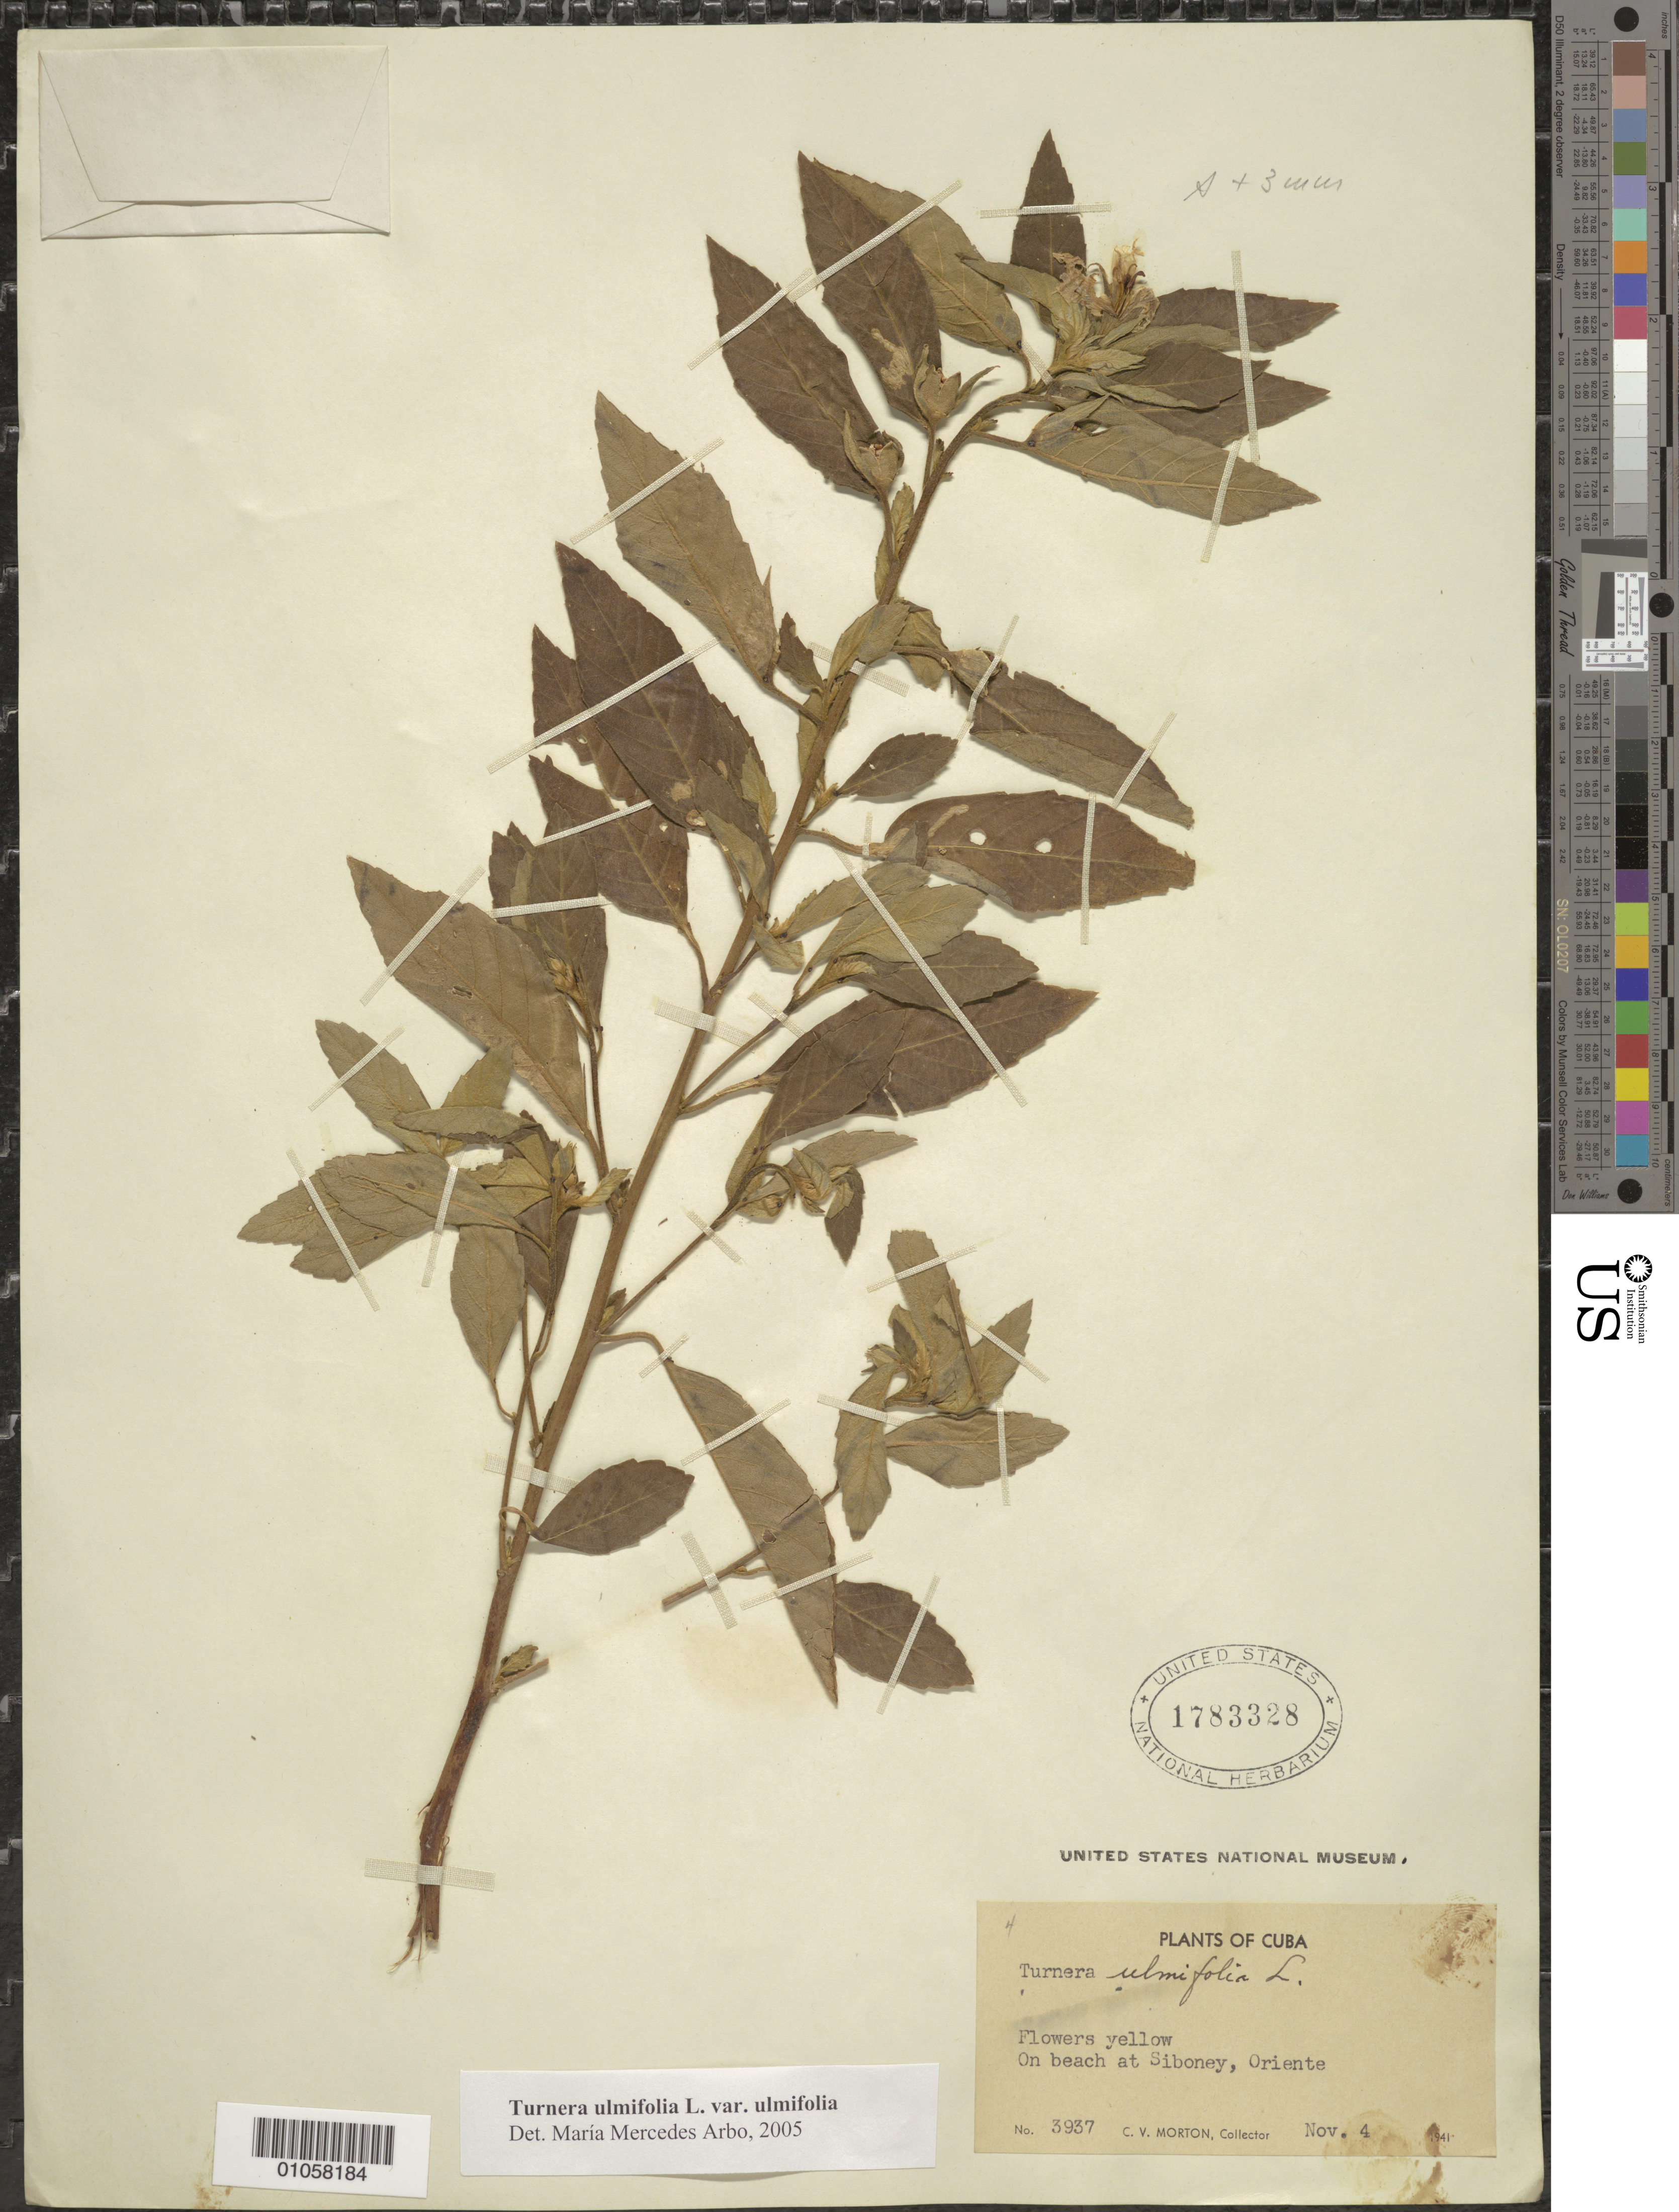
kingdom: Plantae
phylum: Tracheophyta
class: Magnoliopsida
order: Malpighiales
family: Turneraceae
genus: Turnera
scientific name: Turnera ulmifolia var. ulmifolia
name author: L.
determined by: Arbo, M. M.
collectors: C. V. Morton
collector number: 3937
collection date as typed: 04 Nov 1941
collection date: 1941-11-04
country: Cuba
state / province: Oriente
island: Cuba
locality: Siboney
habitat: On beach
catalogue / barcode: US 1783328